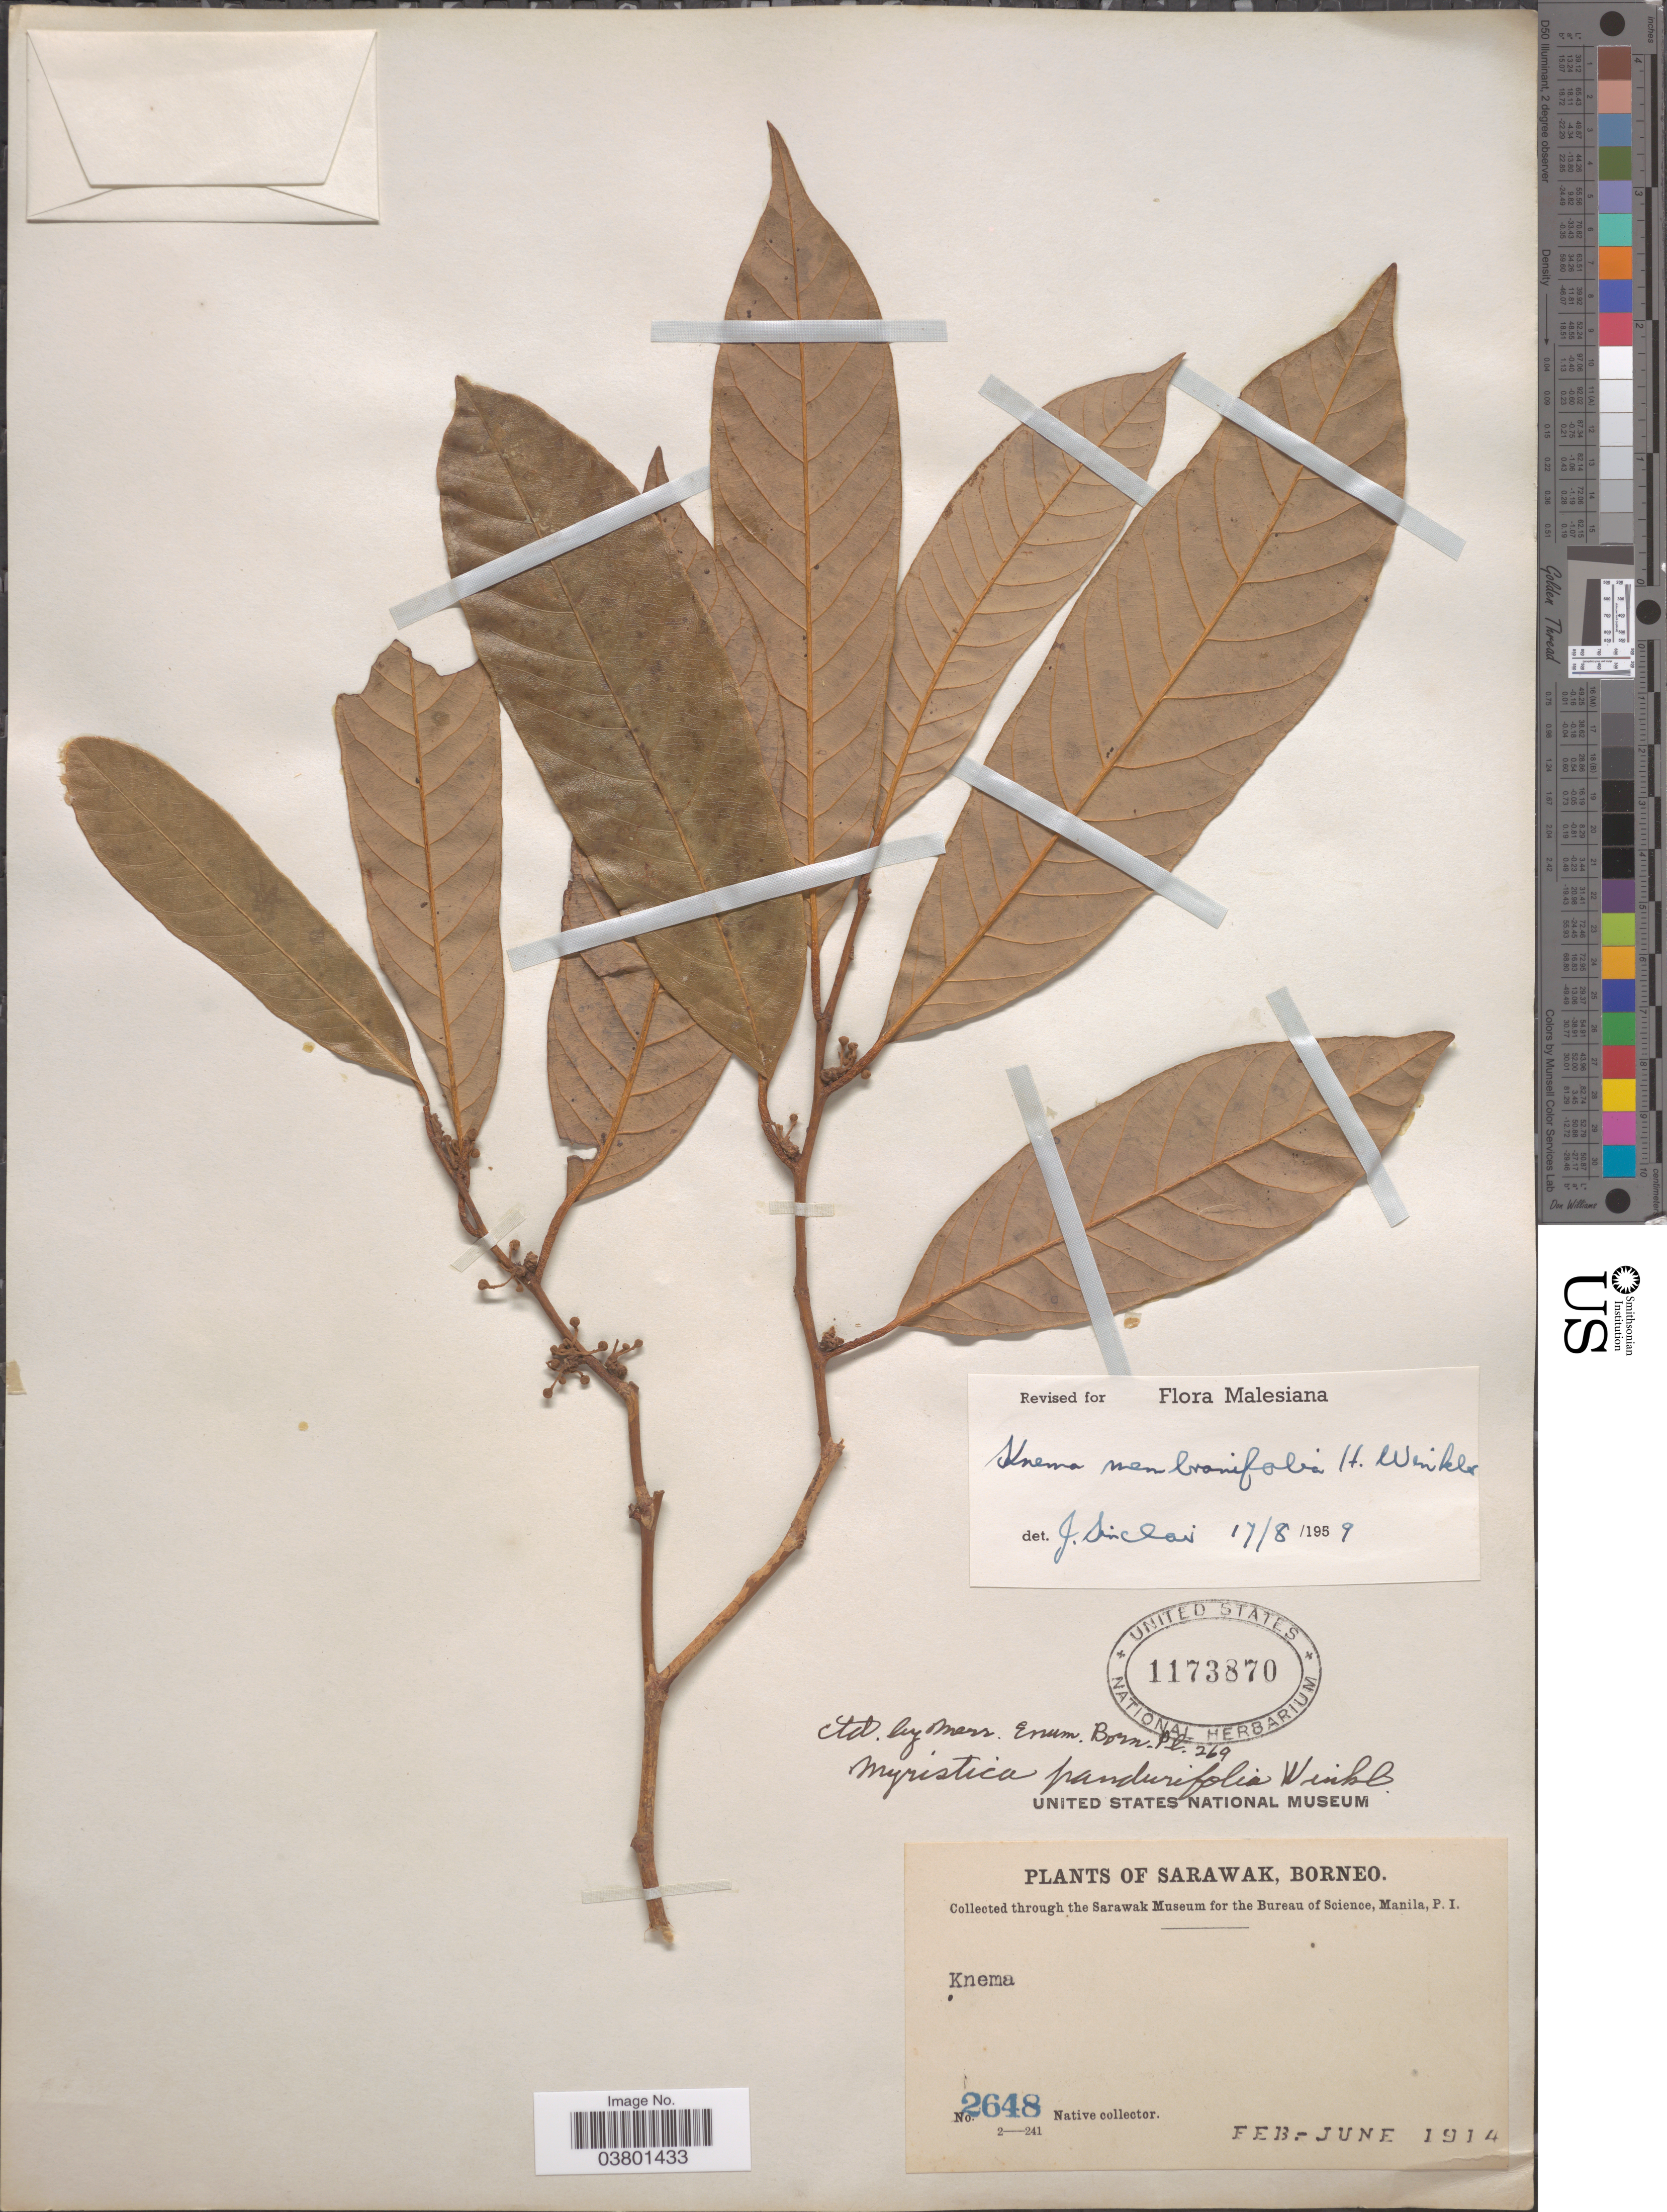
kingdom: Plantae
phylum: Tracheophyta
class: Magnoliopsida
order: Magnoliales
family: Myristicaceae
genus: Knema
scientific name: Knema membranifolia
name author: H.J.P. Winkl.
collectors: Native collector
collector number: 2648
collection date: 1914-02/1914-06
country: Malaysia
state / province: Sarawak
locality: Borneo.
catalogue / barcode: US 1173870